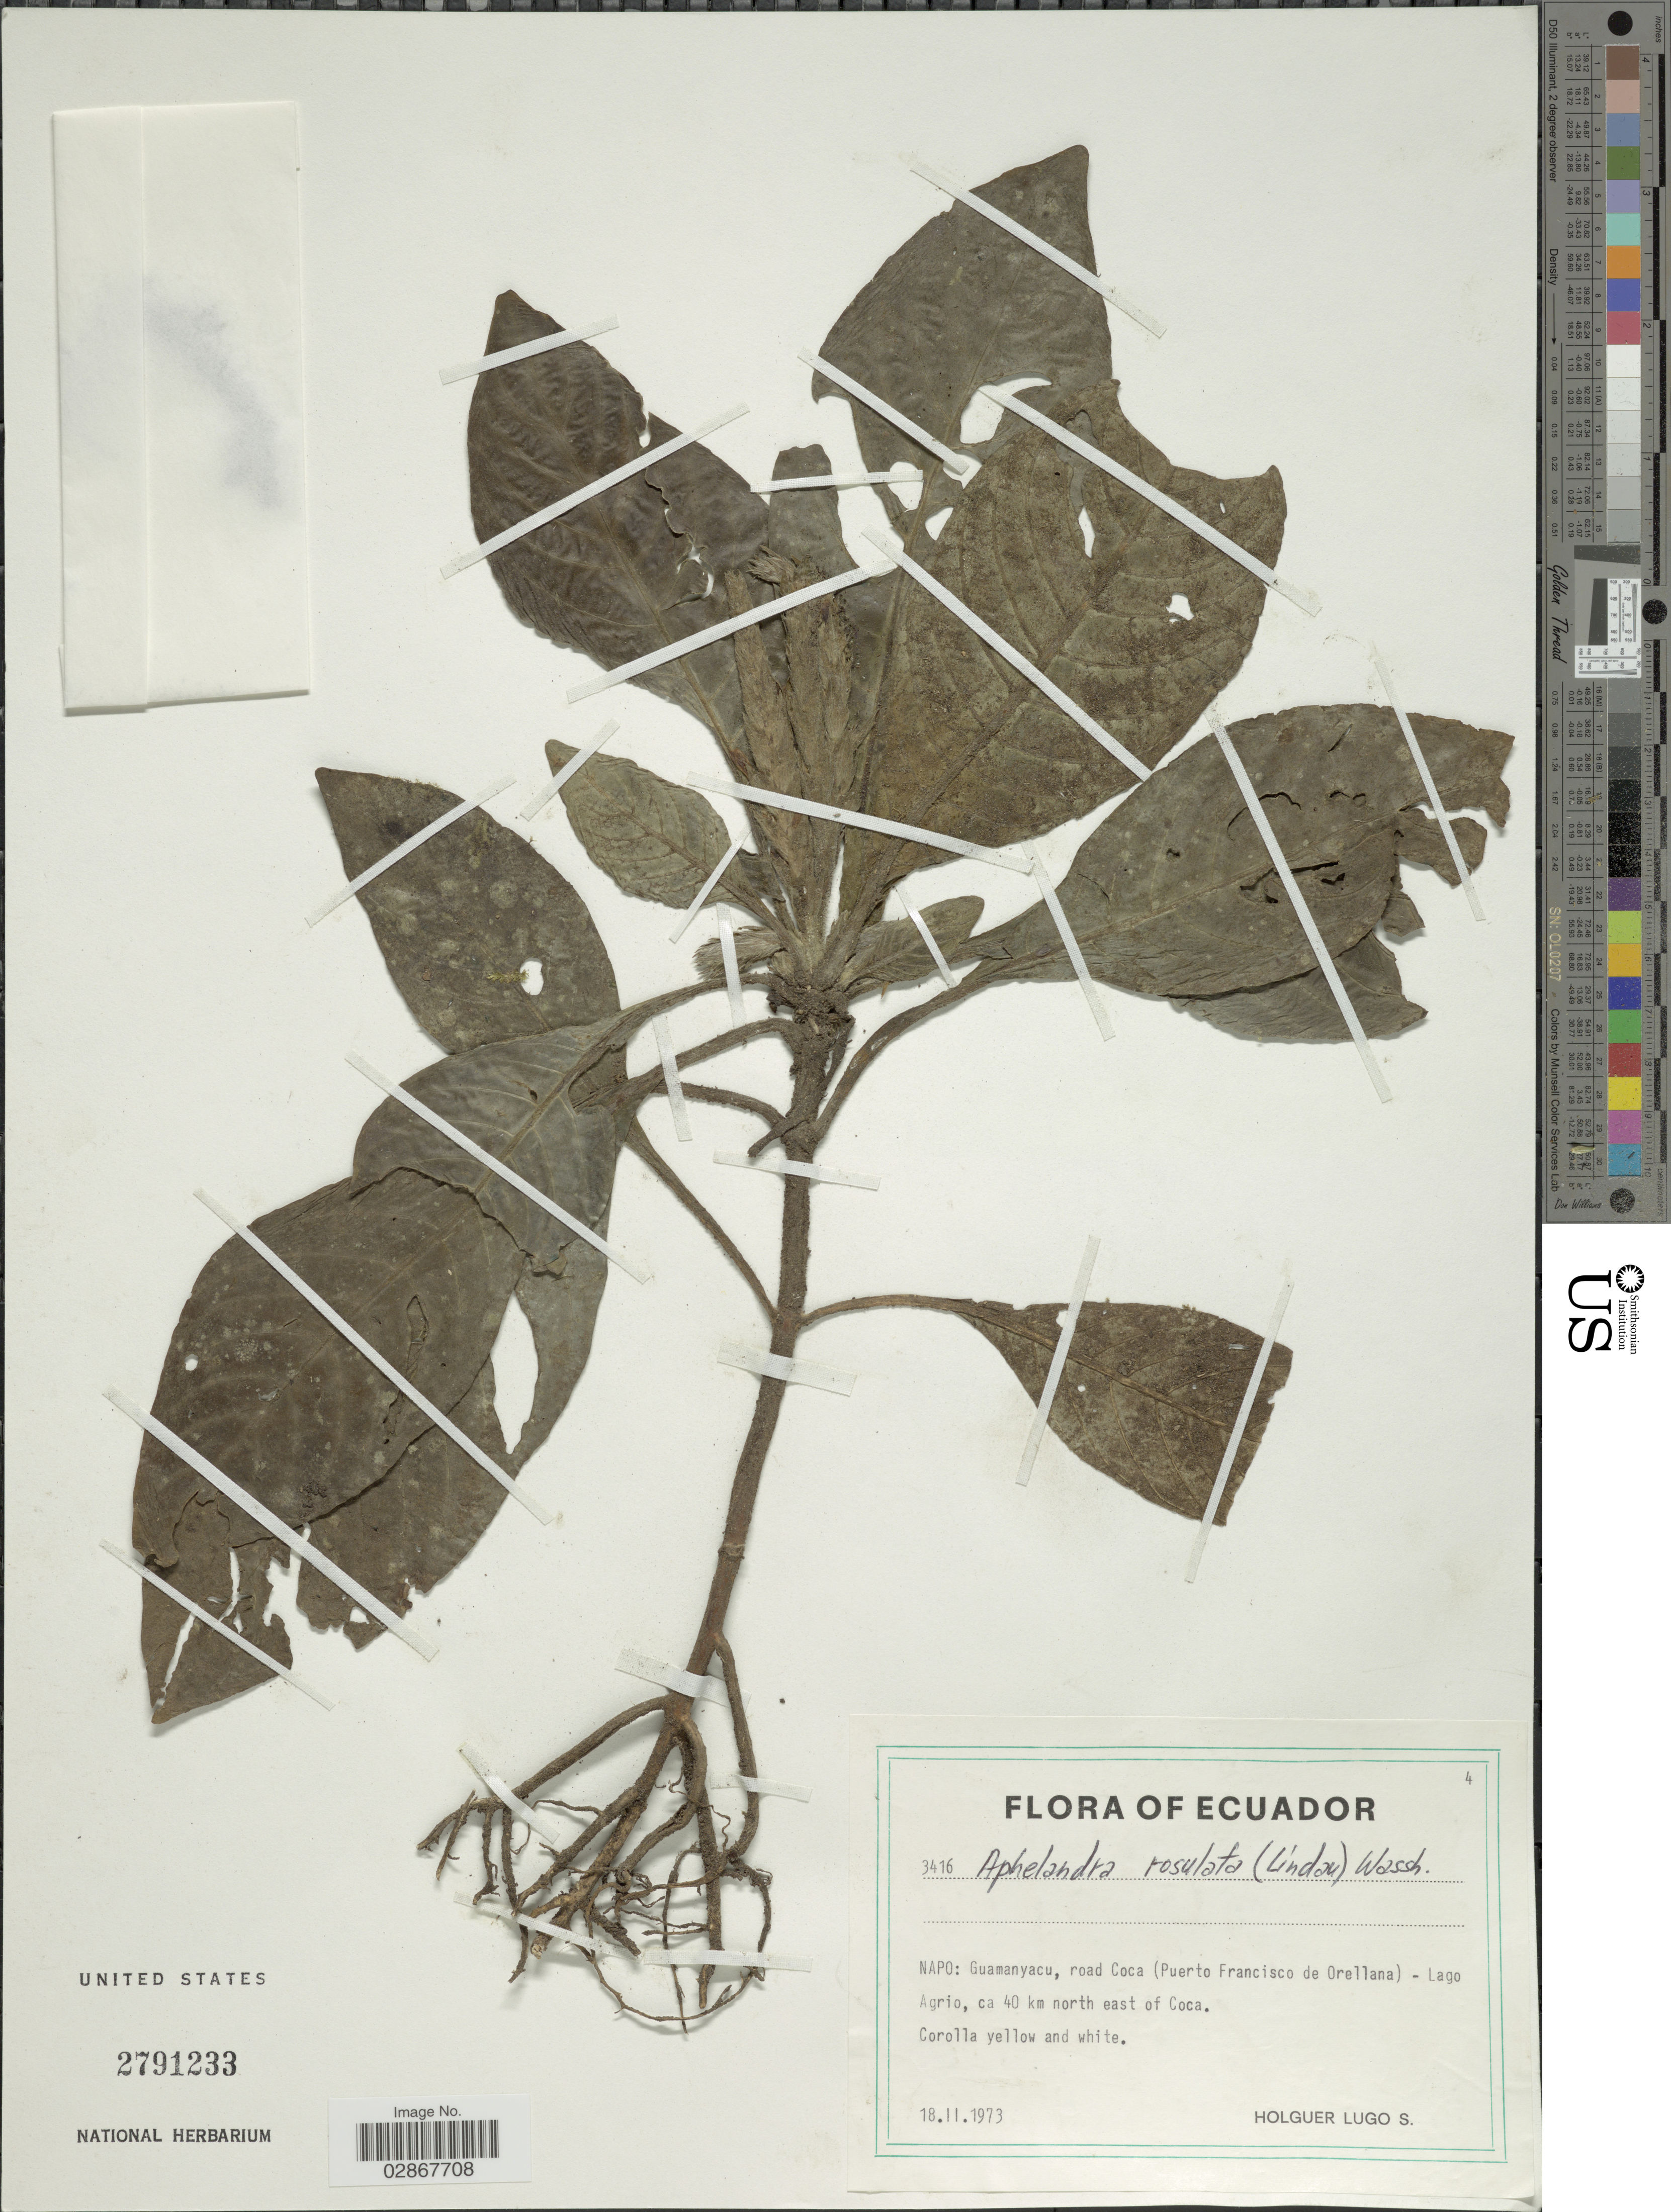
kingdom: Plantae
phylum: Tracheophyta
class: Magnoliopsida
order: Lamiales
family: Acanthaceae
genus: Aphelandra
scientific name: Aphelandra rosulata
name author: (Lindau) Wassh.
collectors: H. Lugo S.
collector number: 34161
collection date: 1973-02-18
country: Ecuador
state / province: Napo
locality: Guamanyacu, road Coca (Puerto Francisco de Orellana)-Lago Agrio, ca 40 km north east of Coca.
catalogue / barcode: US 2791233